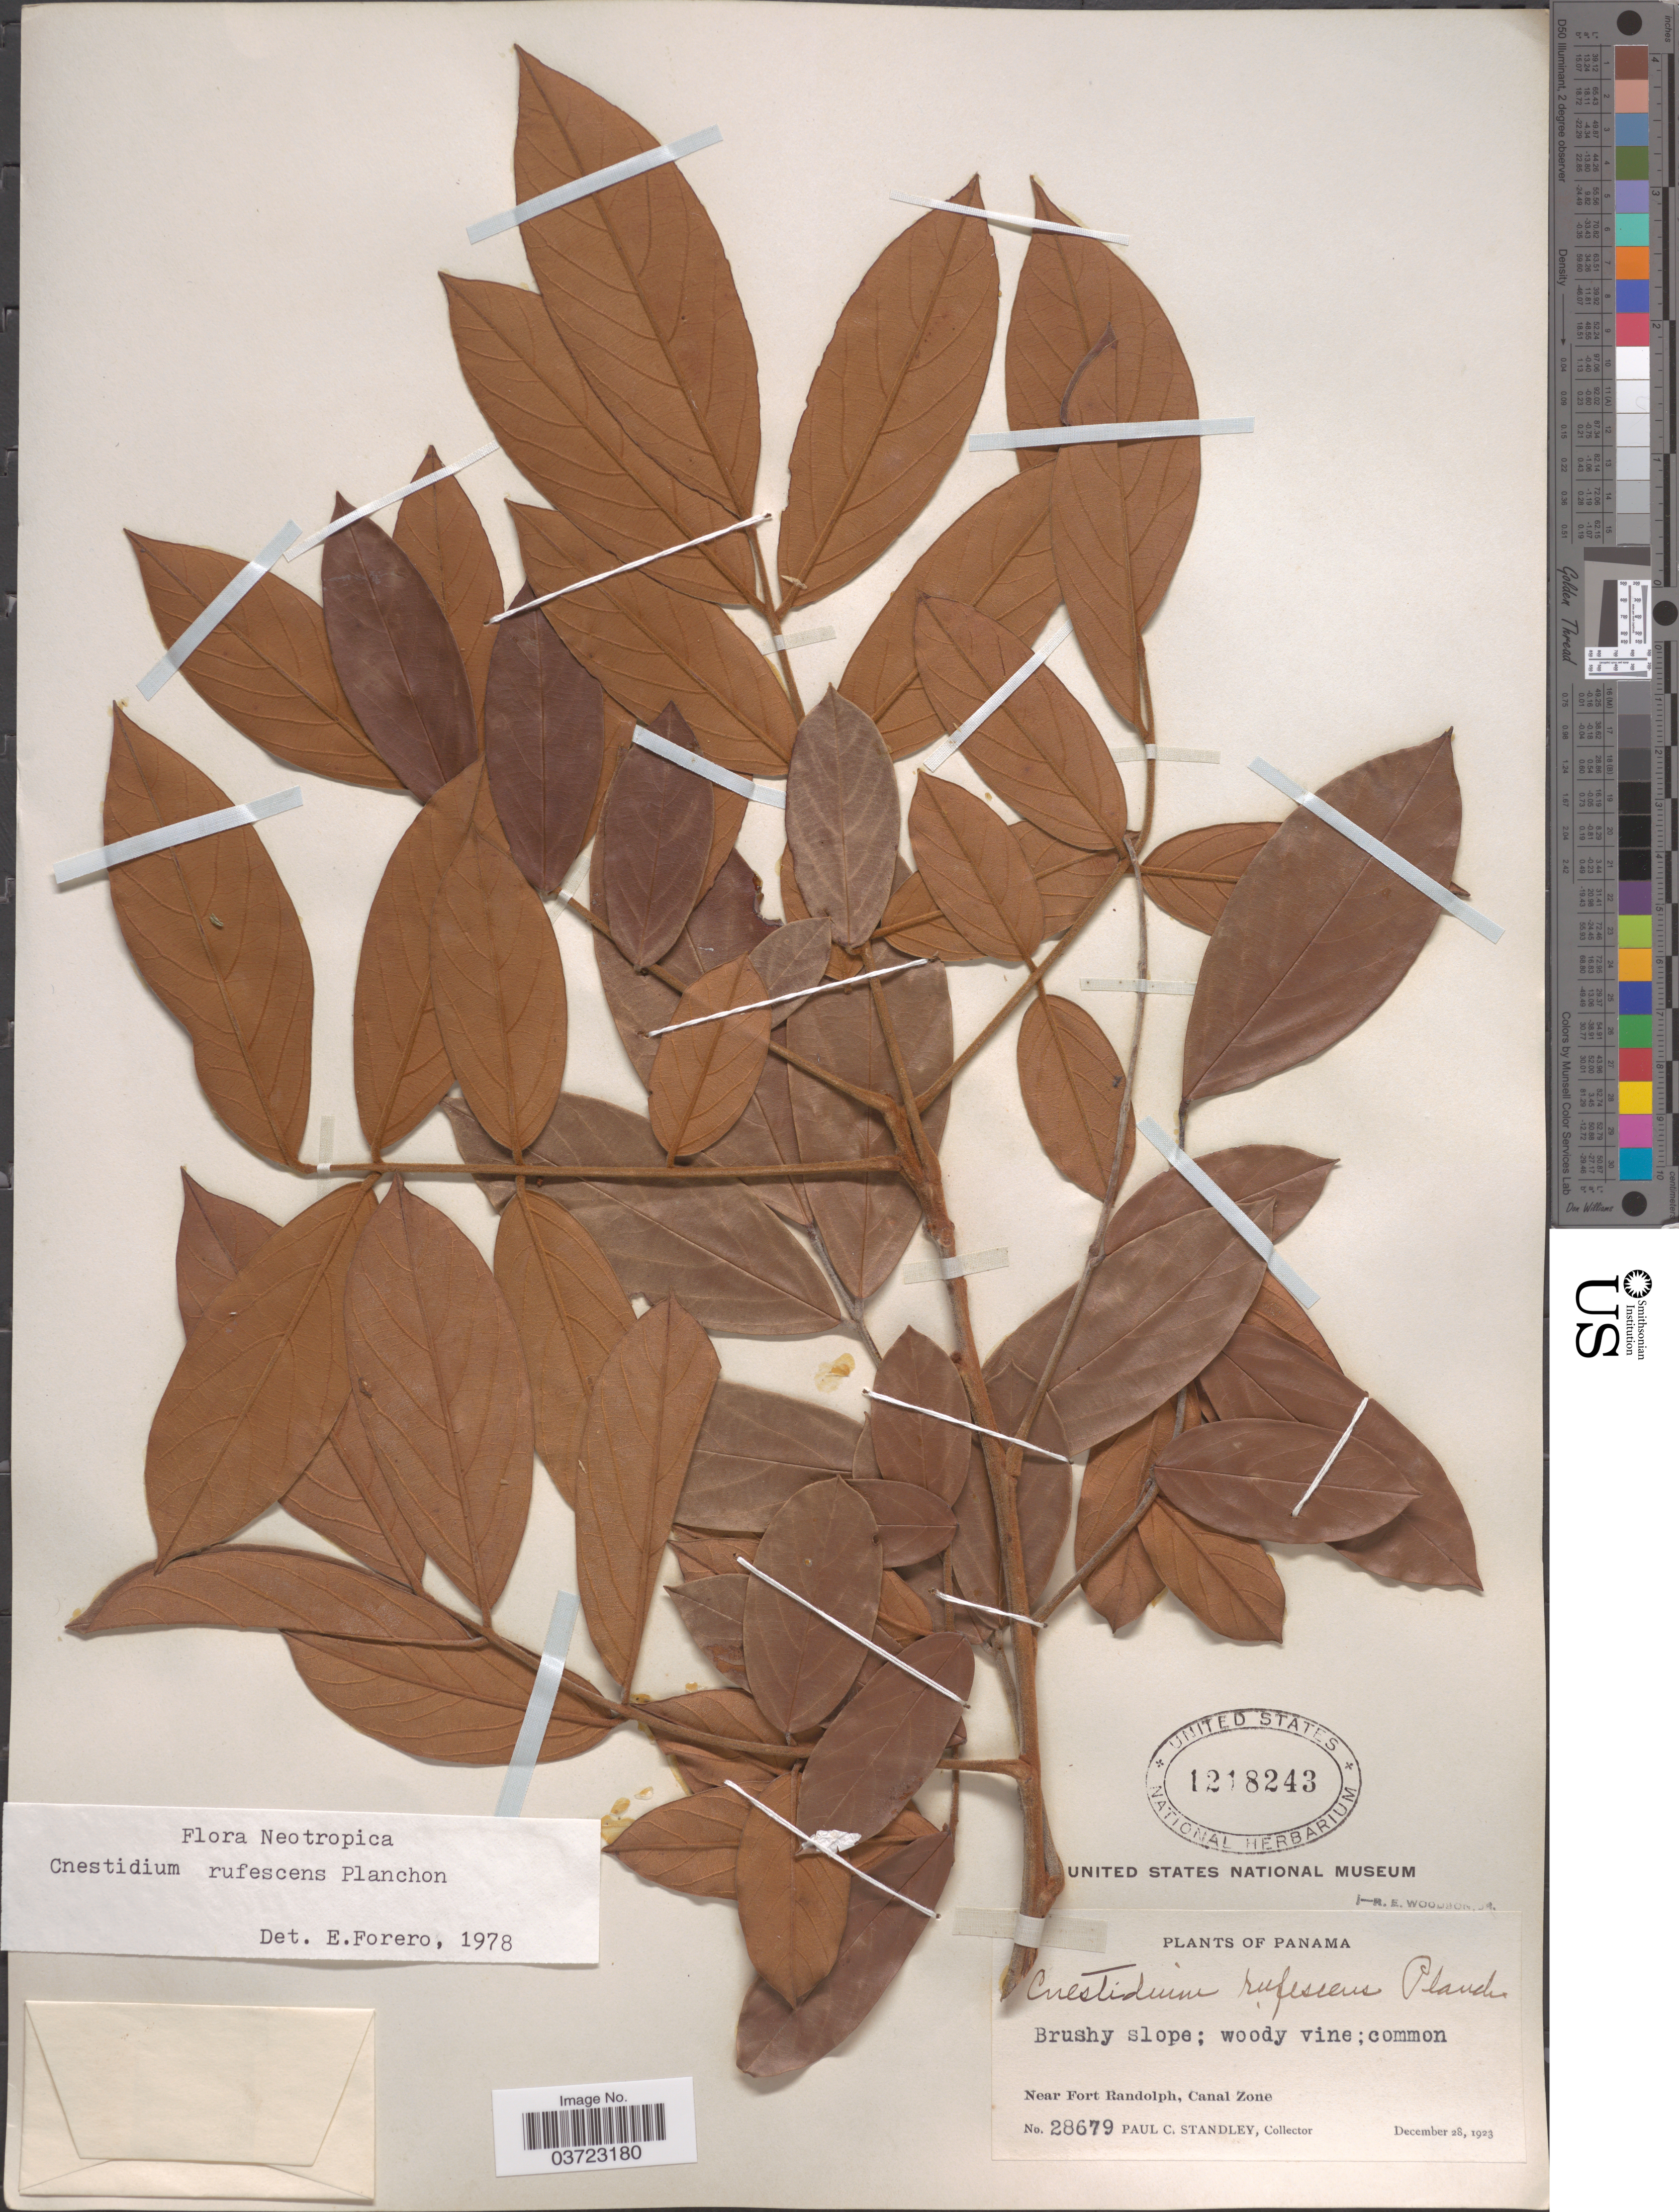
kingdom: Plantae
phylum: Tracheophyta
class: Magnoliopsida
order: Oxalidales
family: Connaraceae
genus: Cnestidium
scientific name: Cnestidium rufescens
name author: Planch.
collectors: P. C. Standley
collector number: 28679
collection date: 1923-12-28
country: Panama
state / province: Colón / Panamá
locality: Near Fort Randolph, Canal Zone.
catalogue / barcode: US 1218243